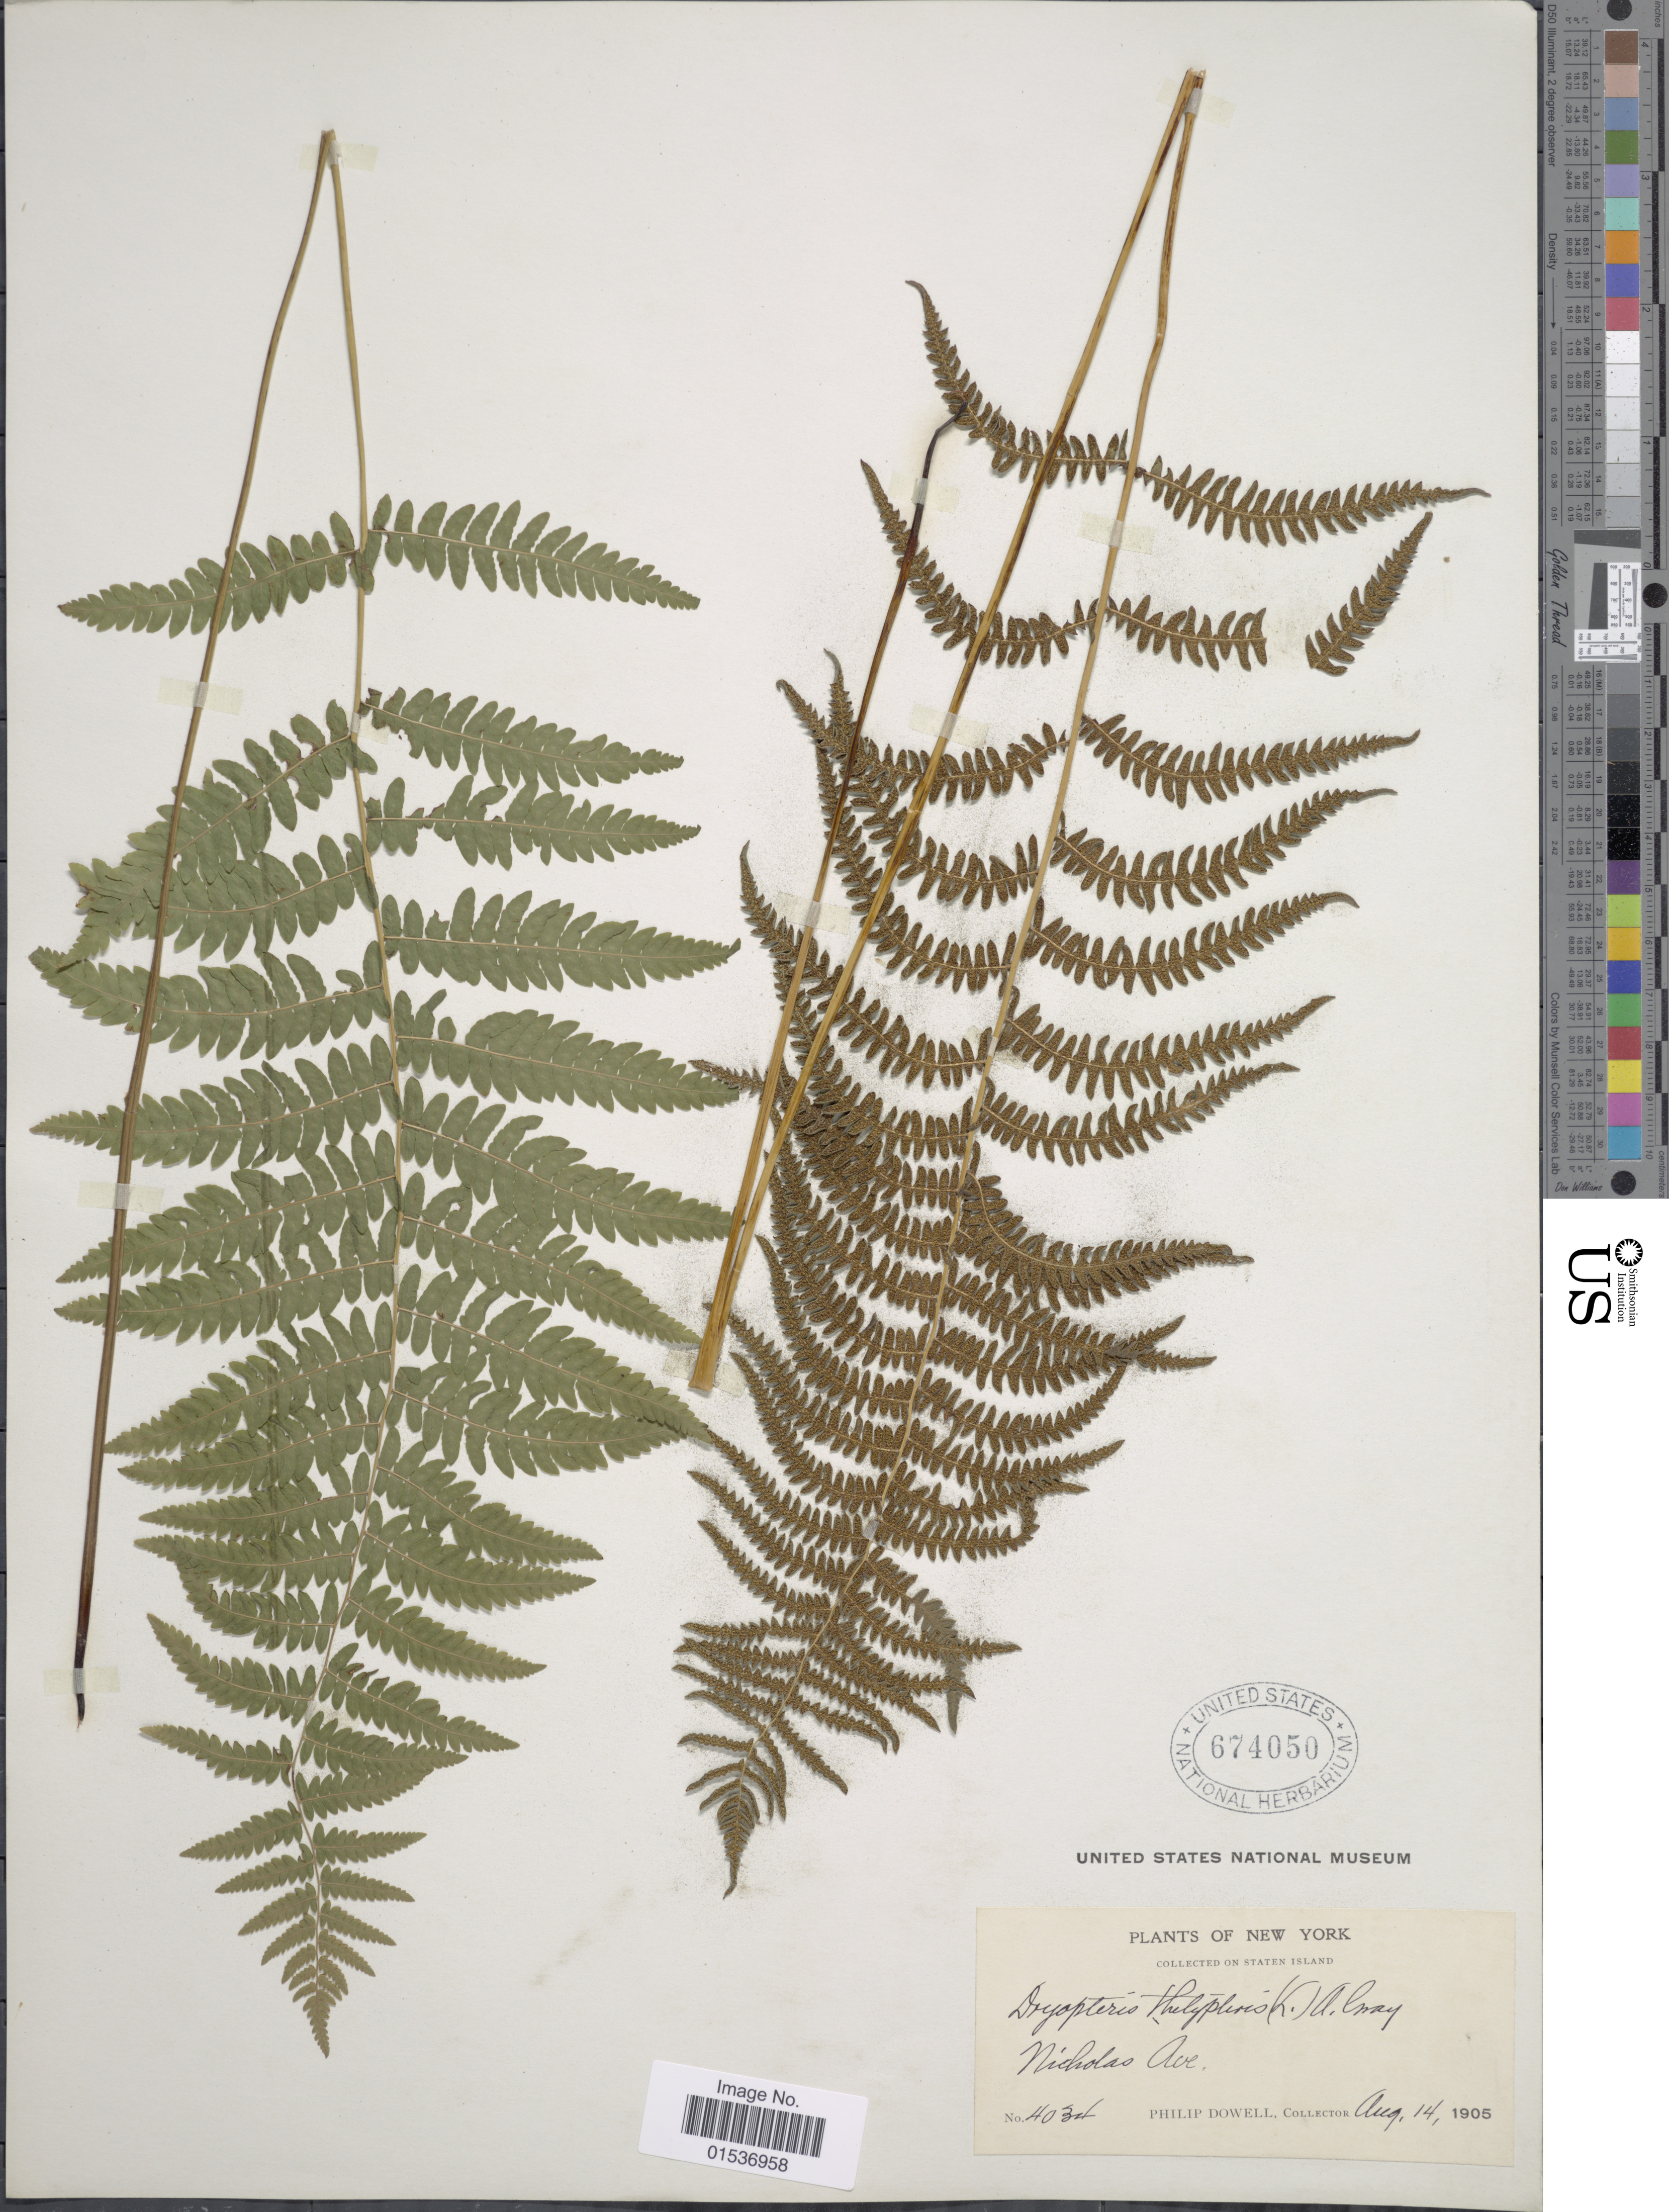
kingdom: Plantae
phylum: Tracheophyta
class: Polypodiopsida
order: Polypodiales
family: Thelypteridaceae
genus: Thelypteris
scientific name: Thelypteris palustris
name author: (Salisb.) Schott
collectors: P. Dowell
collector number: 4034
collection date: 1905-08-14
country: United States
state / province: New York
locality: Staten Island. Nicholas Ave.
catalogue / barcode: US 674050